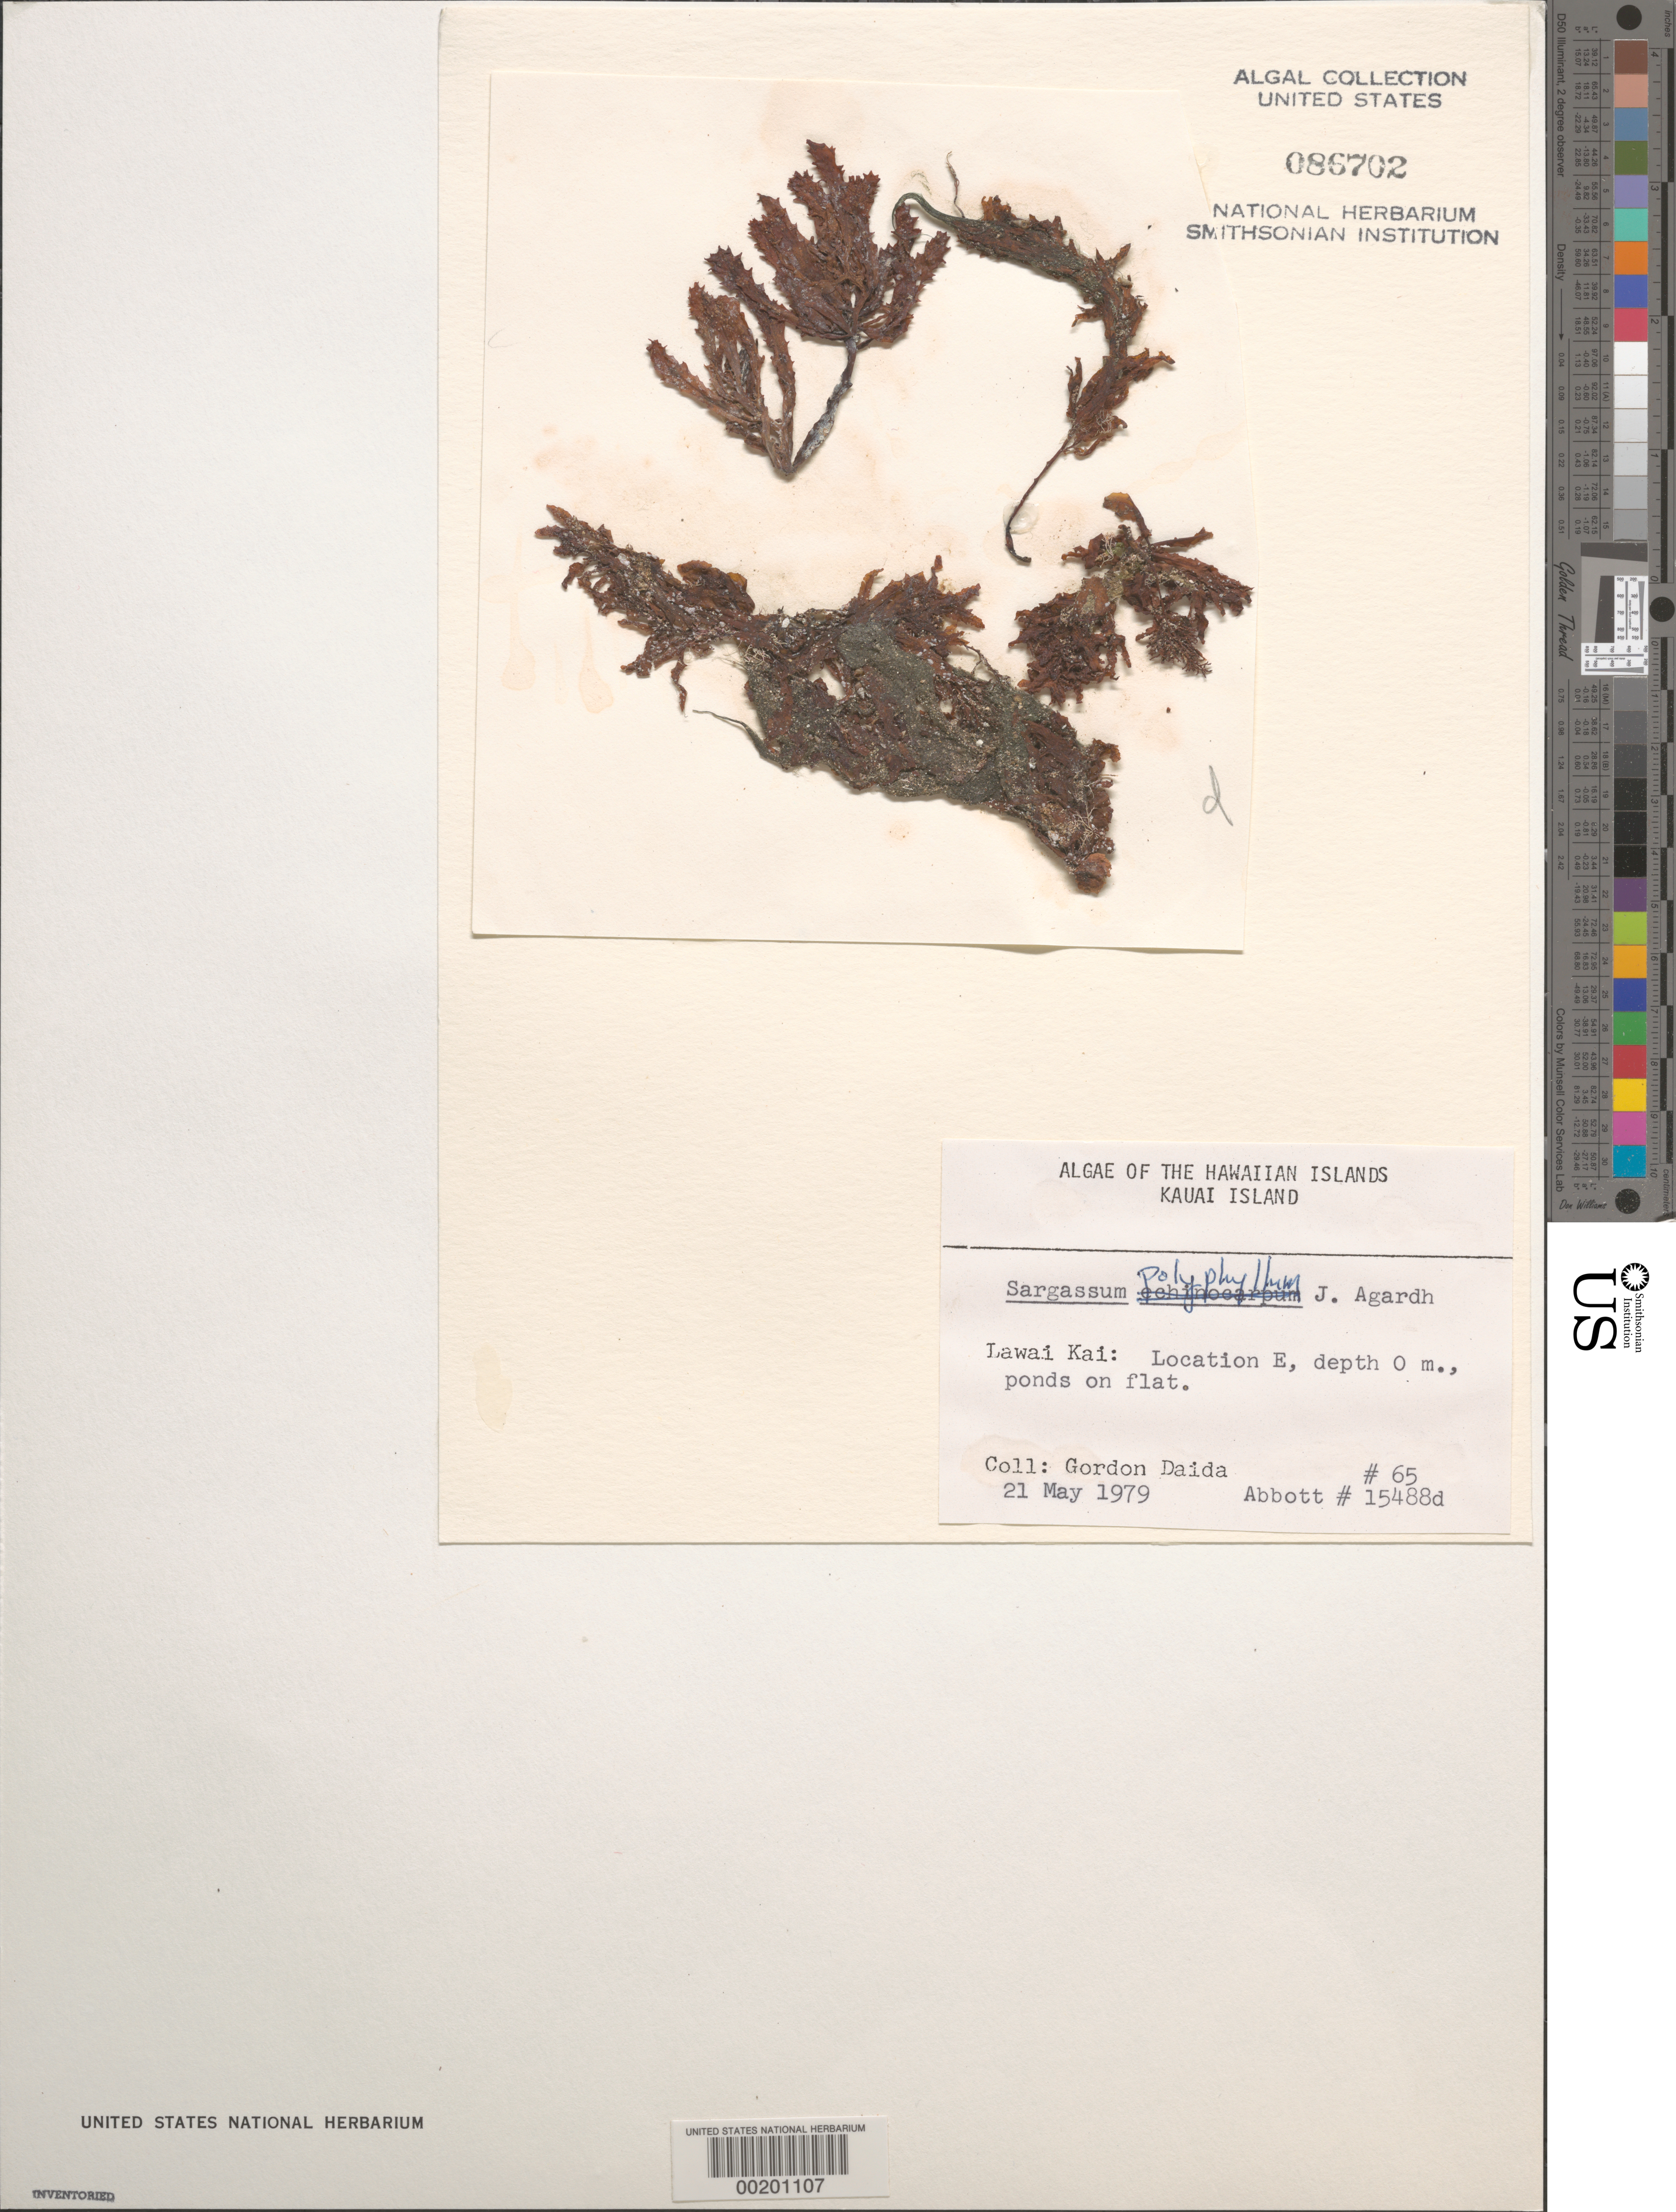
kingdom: Chromista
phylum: Ochrophyta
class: Phaeophyceae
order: Fucales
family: Sargassaceae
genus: Sargassum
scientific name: Sargassum polyphyllum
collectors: G. Daida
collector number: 65 & IAA 15488D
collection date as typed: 21 May 1979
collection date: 1979-05-21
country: United States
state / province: Hawaii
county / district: Kauai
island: Kaua'i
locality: Lawai Kai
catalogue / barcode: US 86702